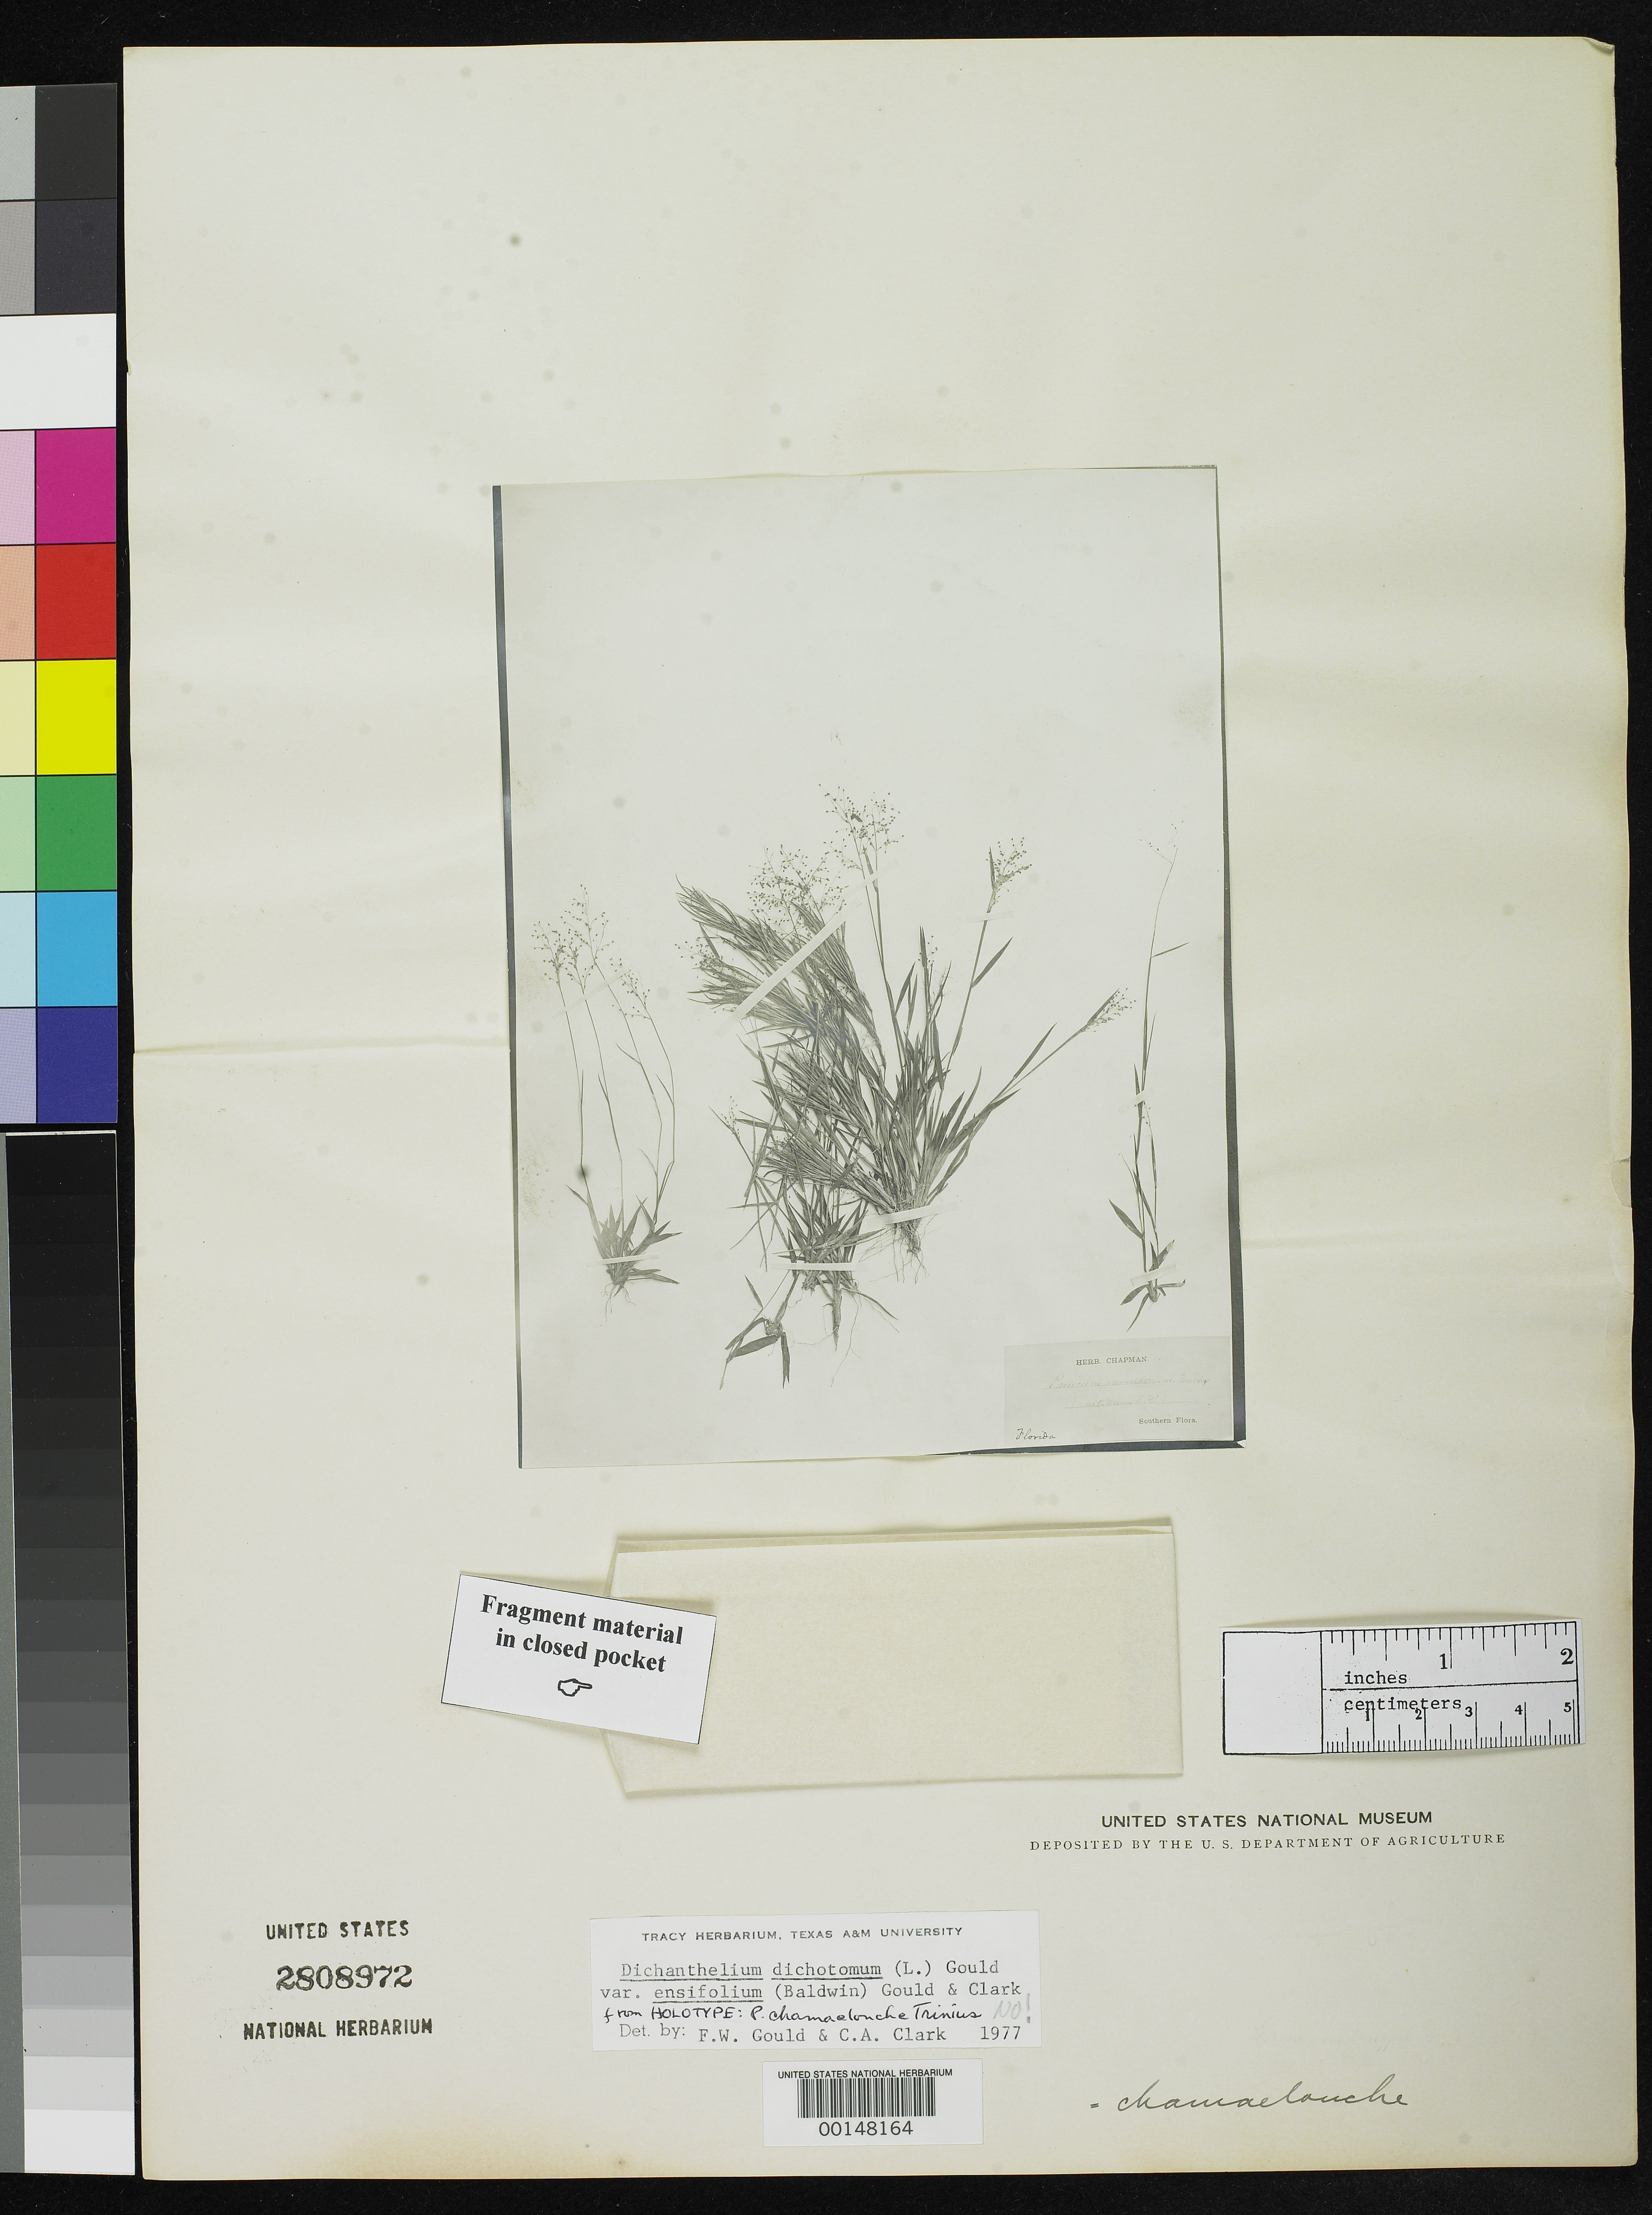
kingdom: Plantae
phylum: Tracheophyta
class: Liliopsida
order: Poales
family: Poaceae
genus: Panicum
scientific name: Panicum nitidum var. minor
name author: Vasey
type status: Type Collection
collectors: ex herb. A.W. Chapman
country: United States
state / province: Florida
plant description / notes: Photograph and fragmentary material of type specimen ex herb. unknown; Panicum nitidum var. minor Vasey: protologue cites no collections or specimens, except "Florida"; based (at least in part) on "P. ramulosum of Chapman's supplement, but I think cannot be the plant of Michx." Re-published (with same data) in Contr. U.S. Natl. Herb. 3: 30 (1892). Panicum baldwinii Nutt. ex Chapm. (1897) is apparently based, at least in part, on the same name and specimens; Panicum baldwinii Nutt. ex Scribn. (1898) is either a later homonym or isonym (apparently also based, in part, on same material).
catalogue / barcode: US 2808972